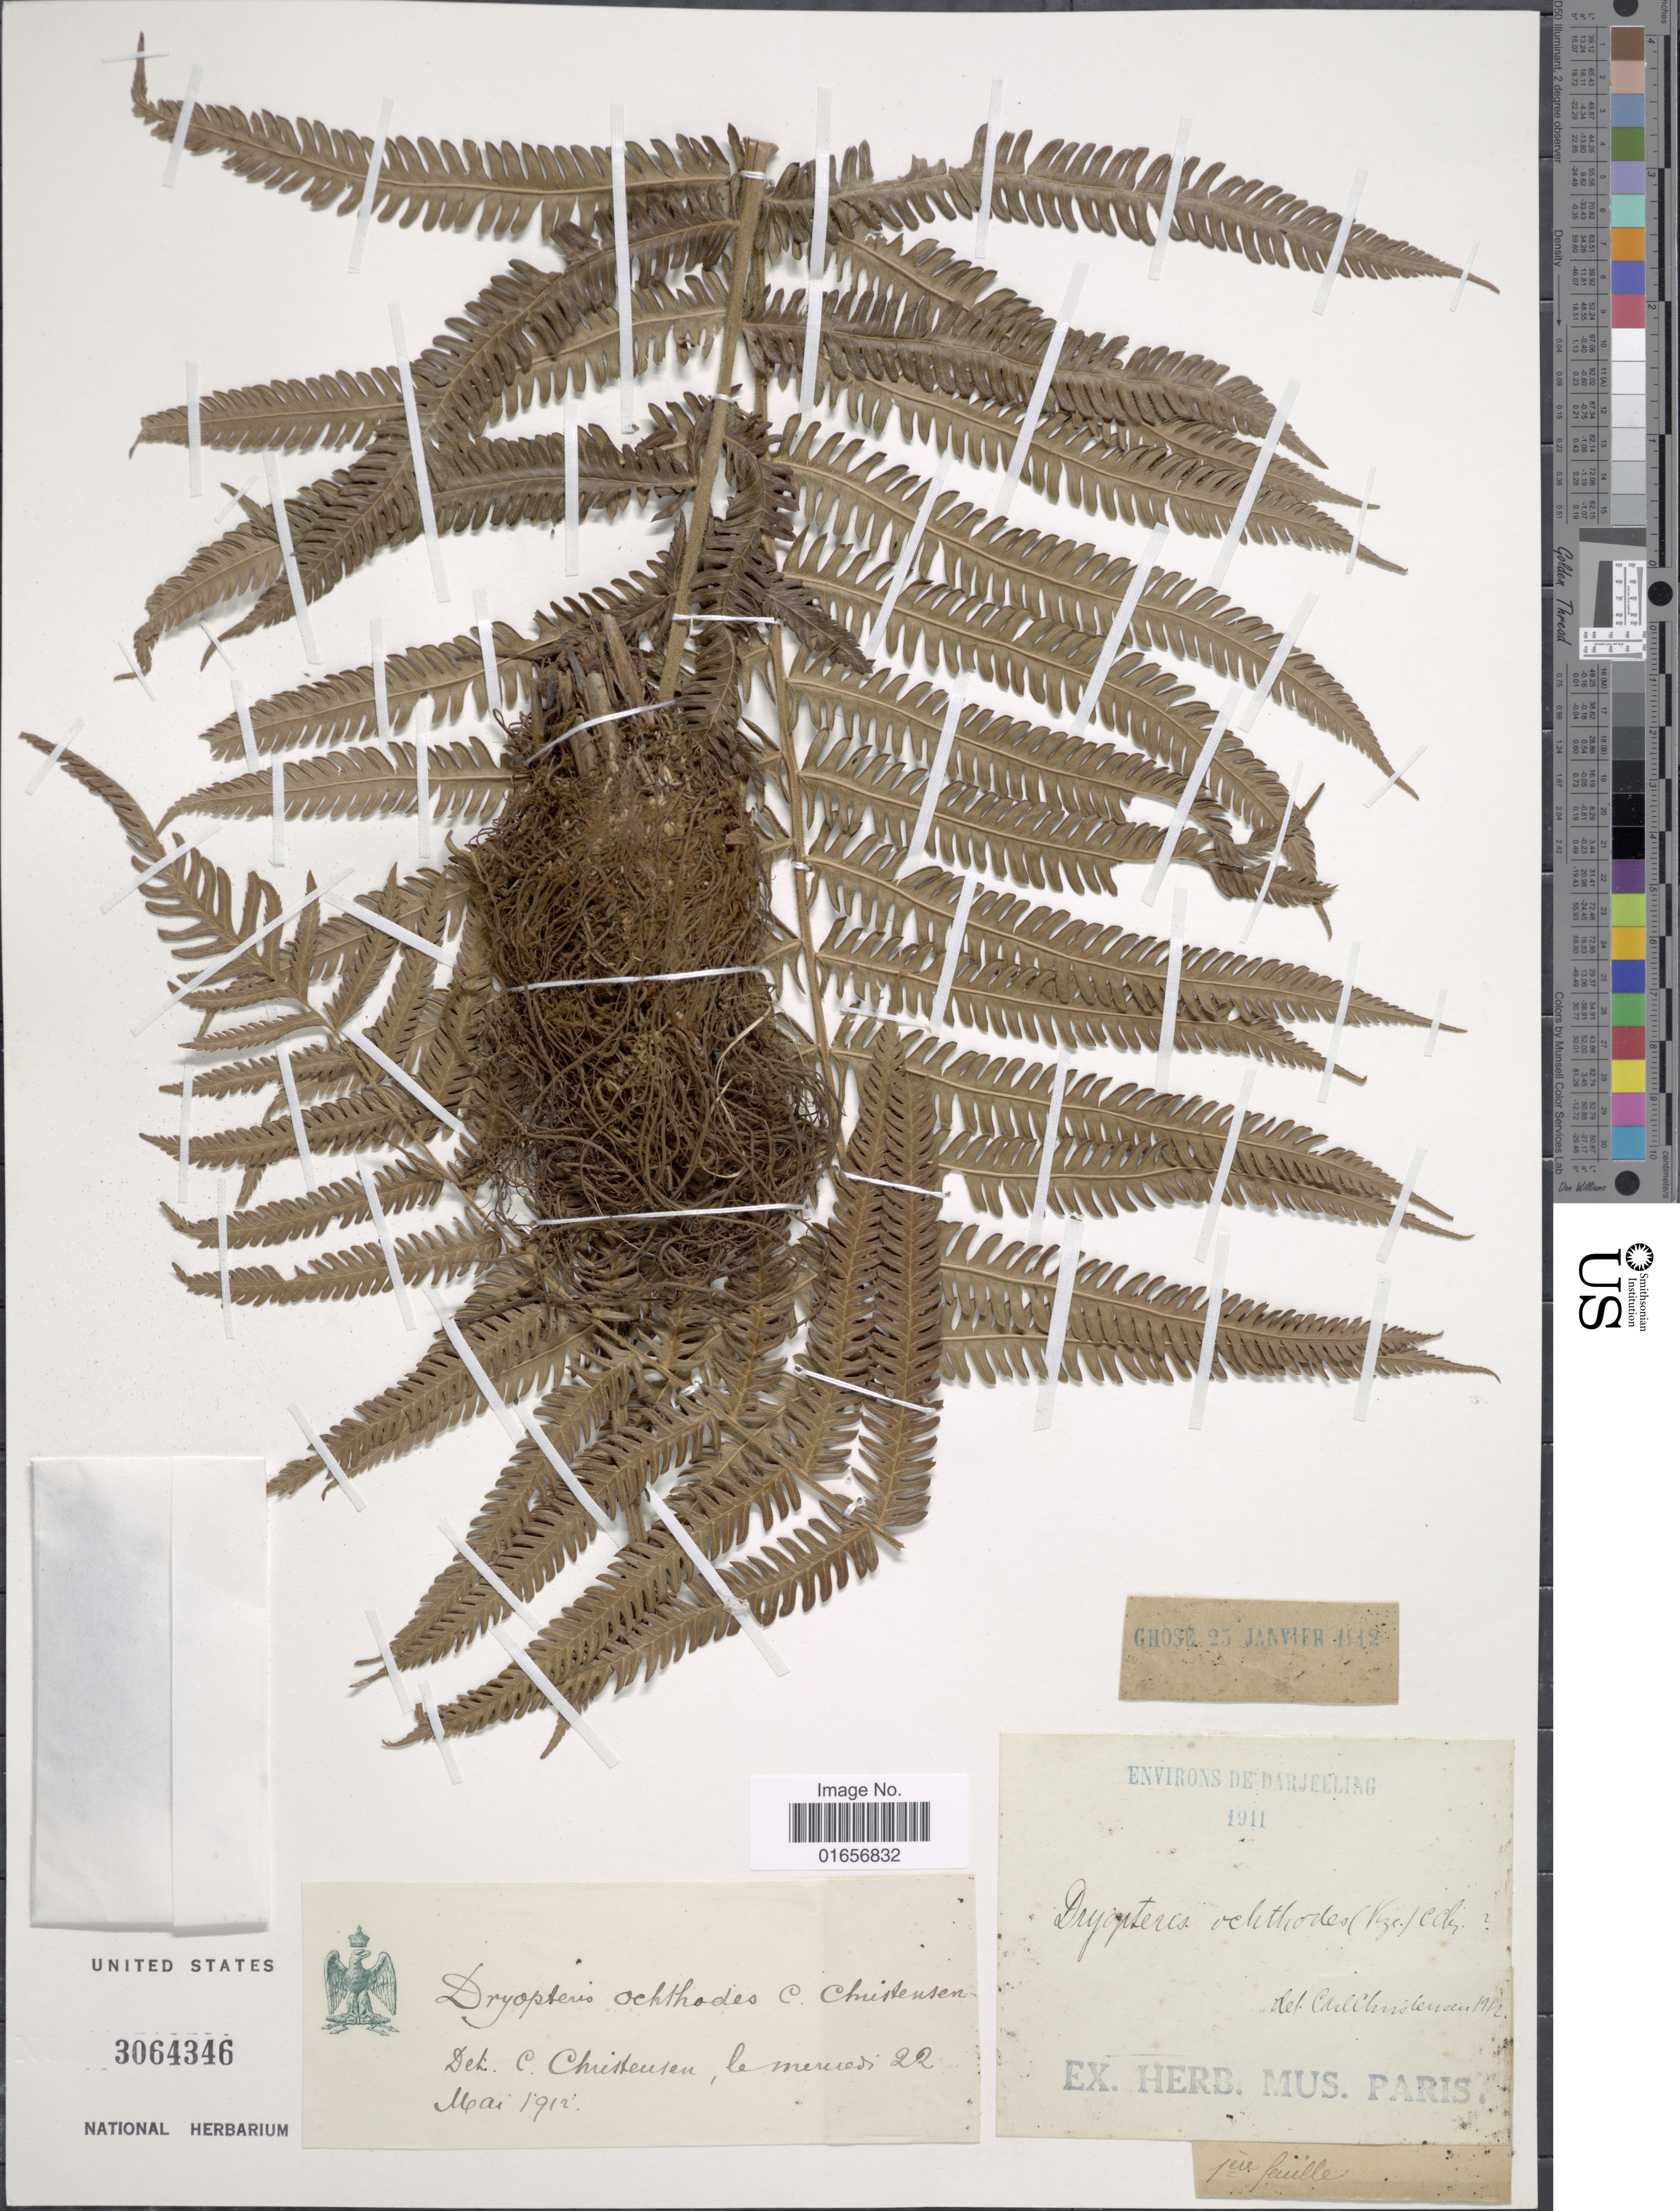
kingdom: Plantae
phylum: Tracheophyta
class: Polypodiopsida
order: Polypodiales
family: Thelypteridaceae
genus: Pseudocyclosorus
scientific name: Pseudocyclosorus ochthodes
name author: (Kunze) Holttum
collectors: ex herb. Mus. Paris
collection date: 1911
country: India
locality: Environs Darjeeling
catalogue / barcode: US 3064346